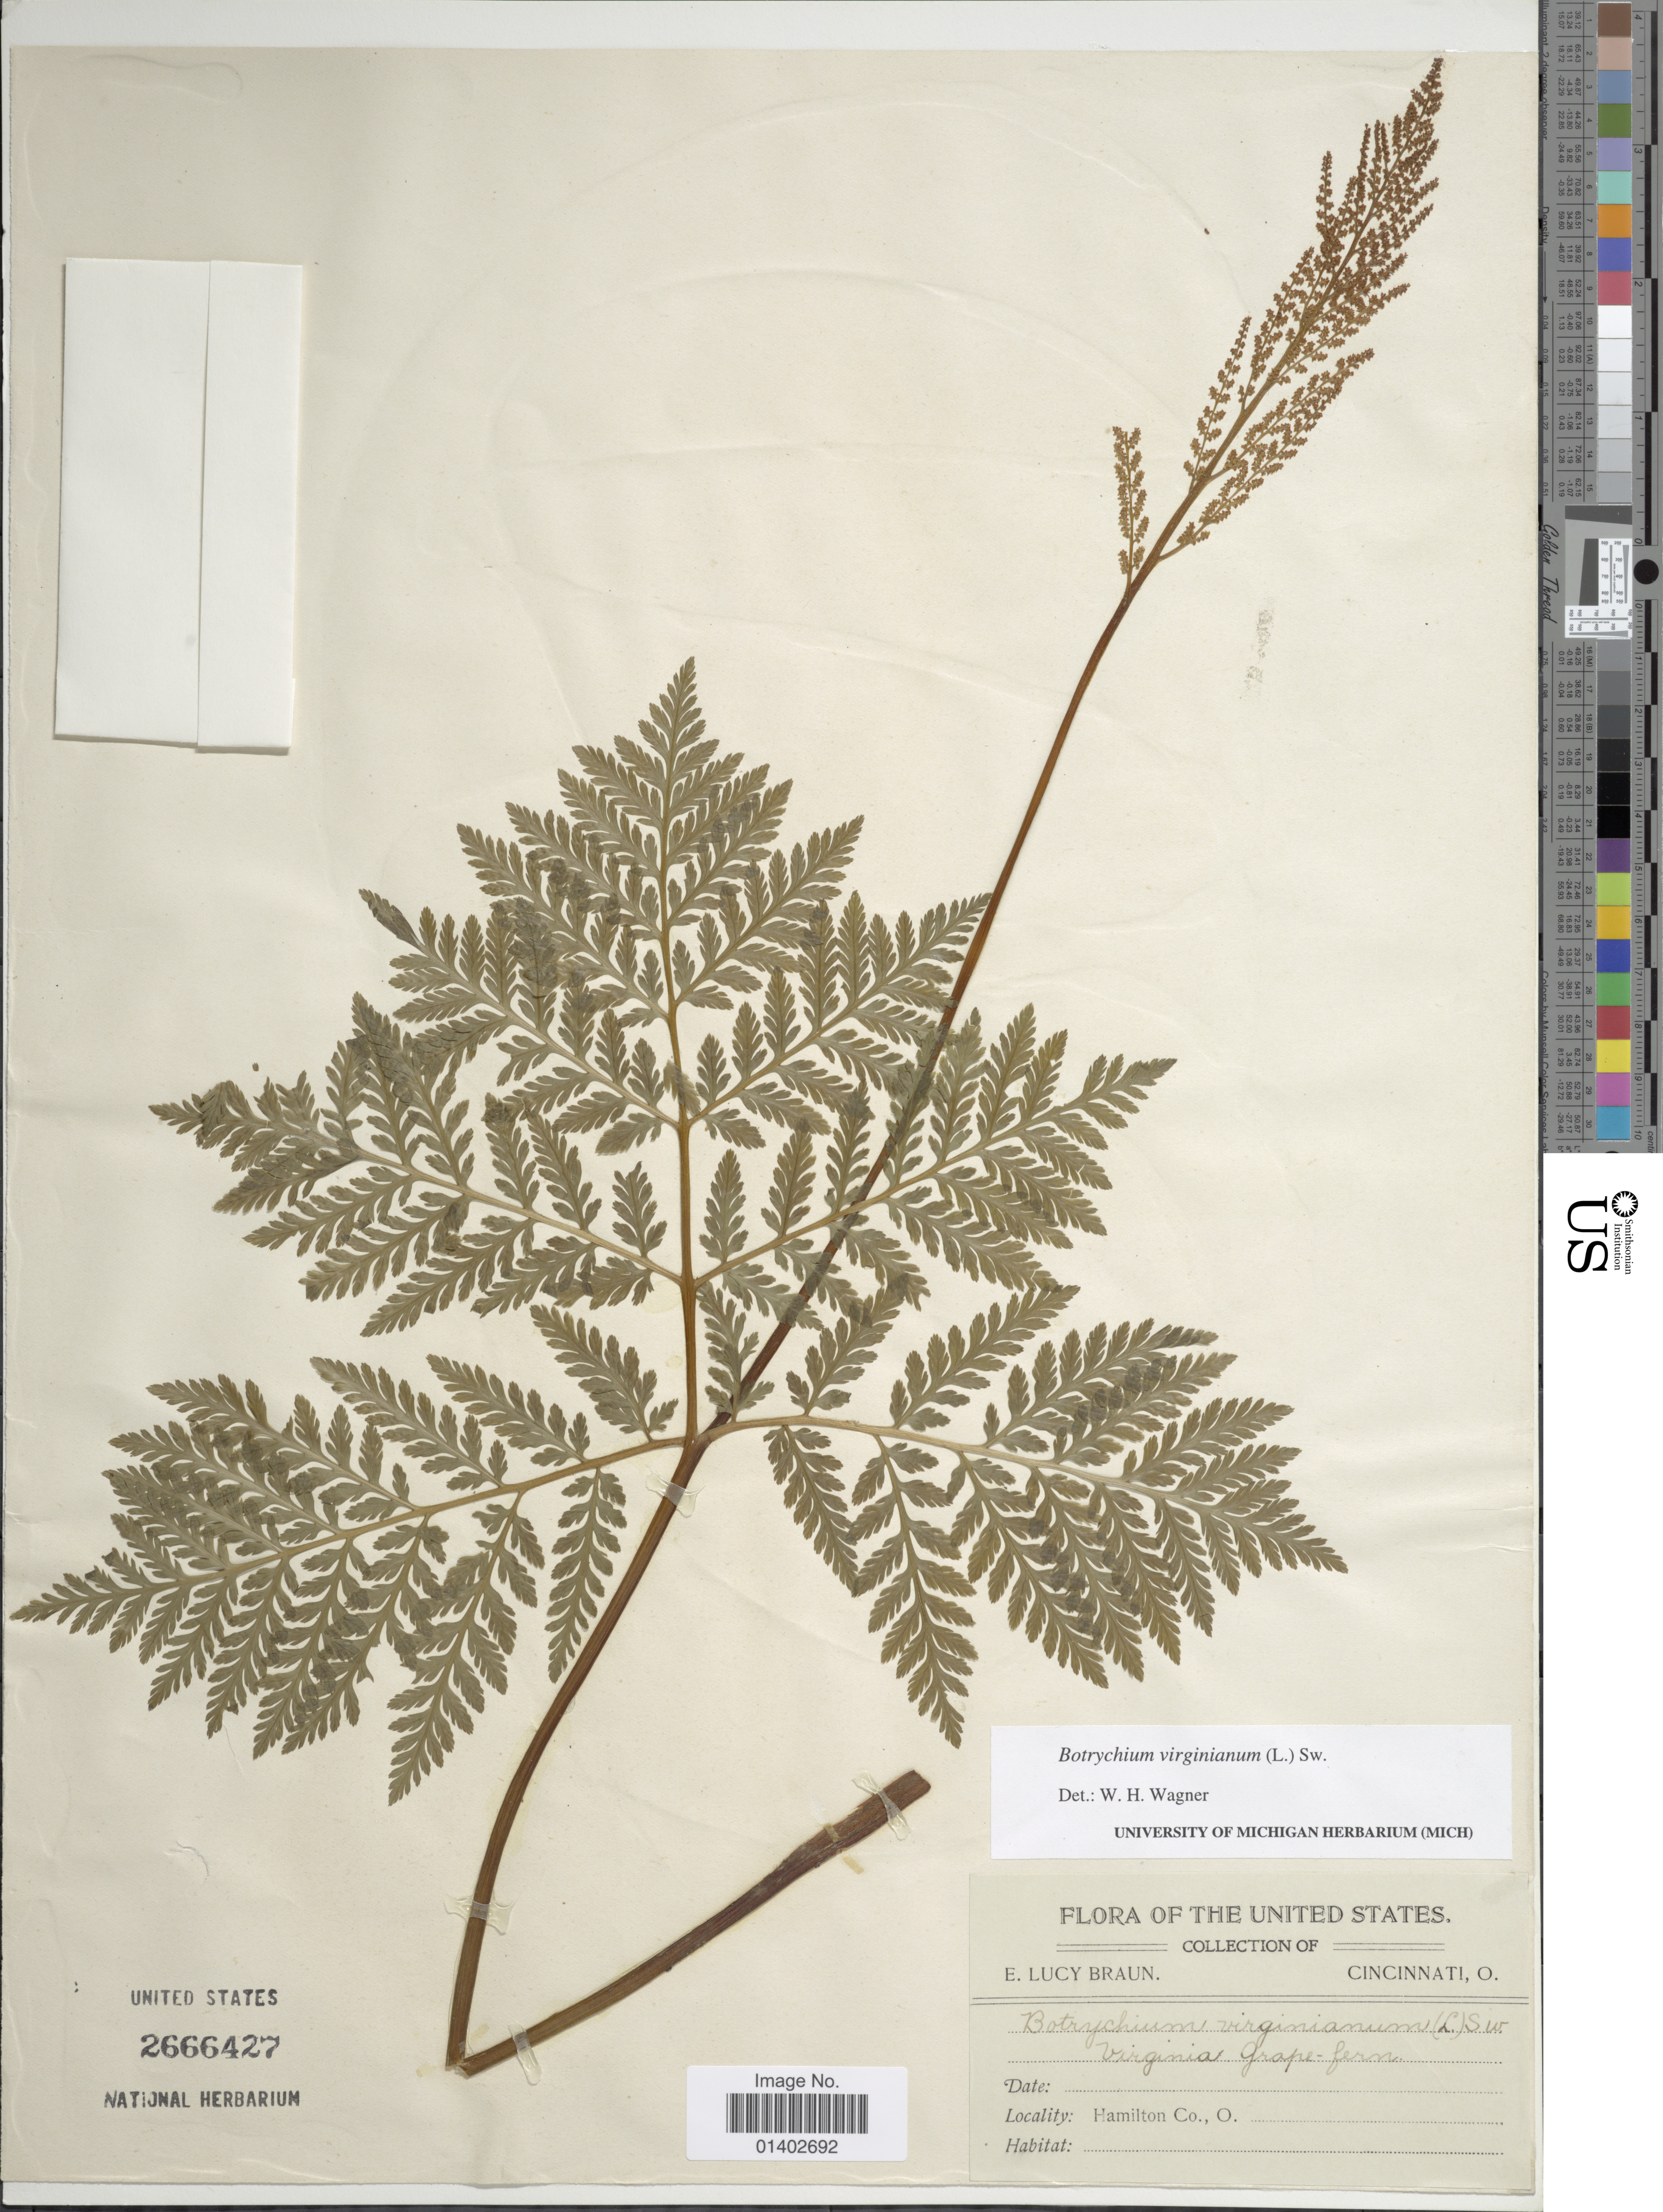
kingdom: Plantae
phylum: Tracheophyta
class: Polypodiopsida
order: Ophioglossales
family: Ophioglossaceae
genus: Botrychium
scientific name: Botrychium virginianum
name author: (L.) Sw.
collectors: E. L. Braun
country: United States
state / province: Ohio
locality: Hamilton Co, O.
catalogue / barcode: US 2666427